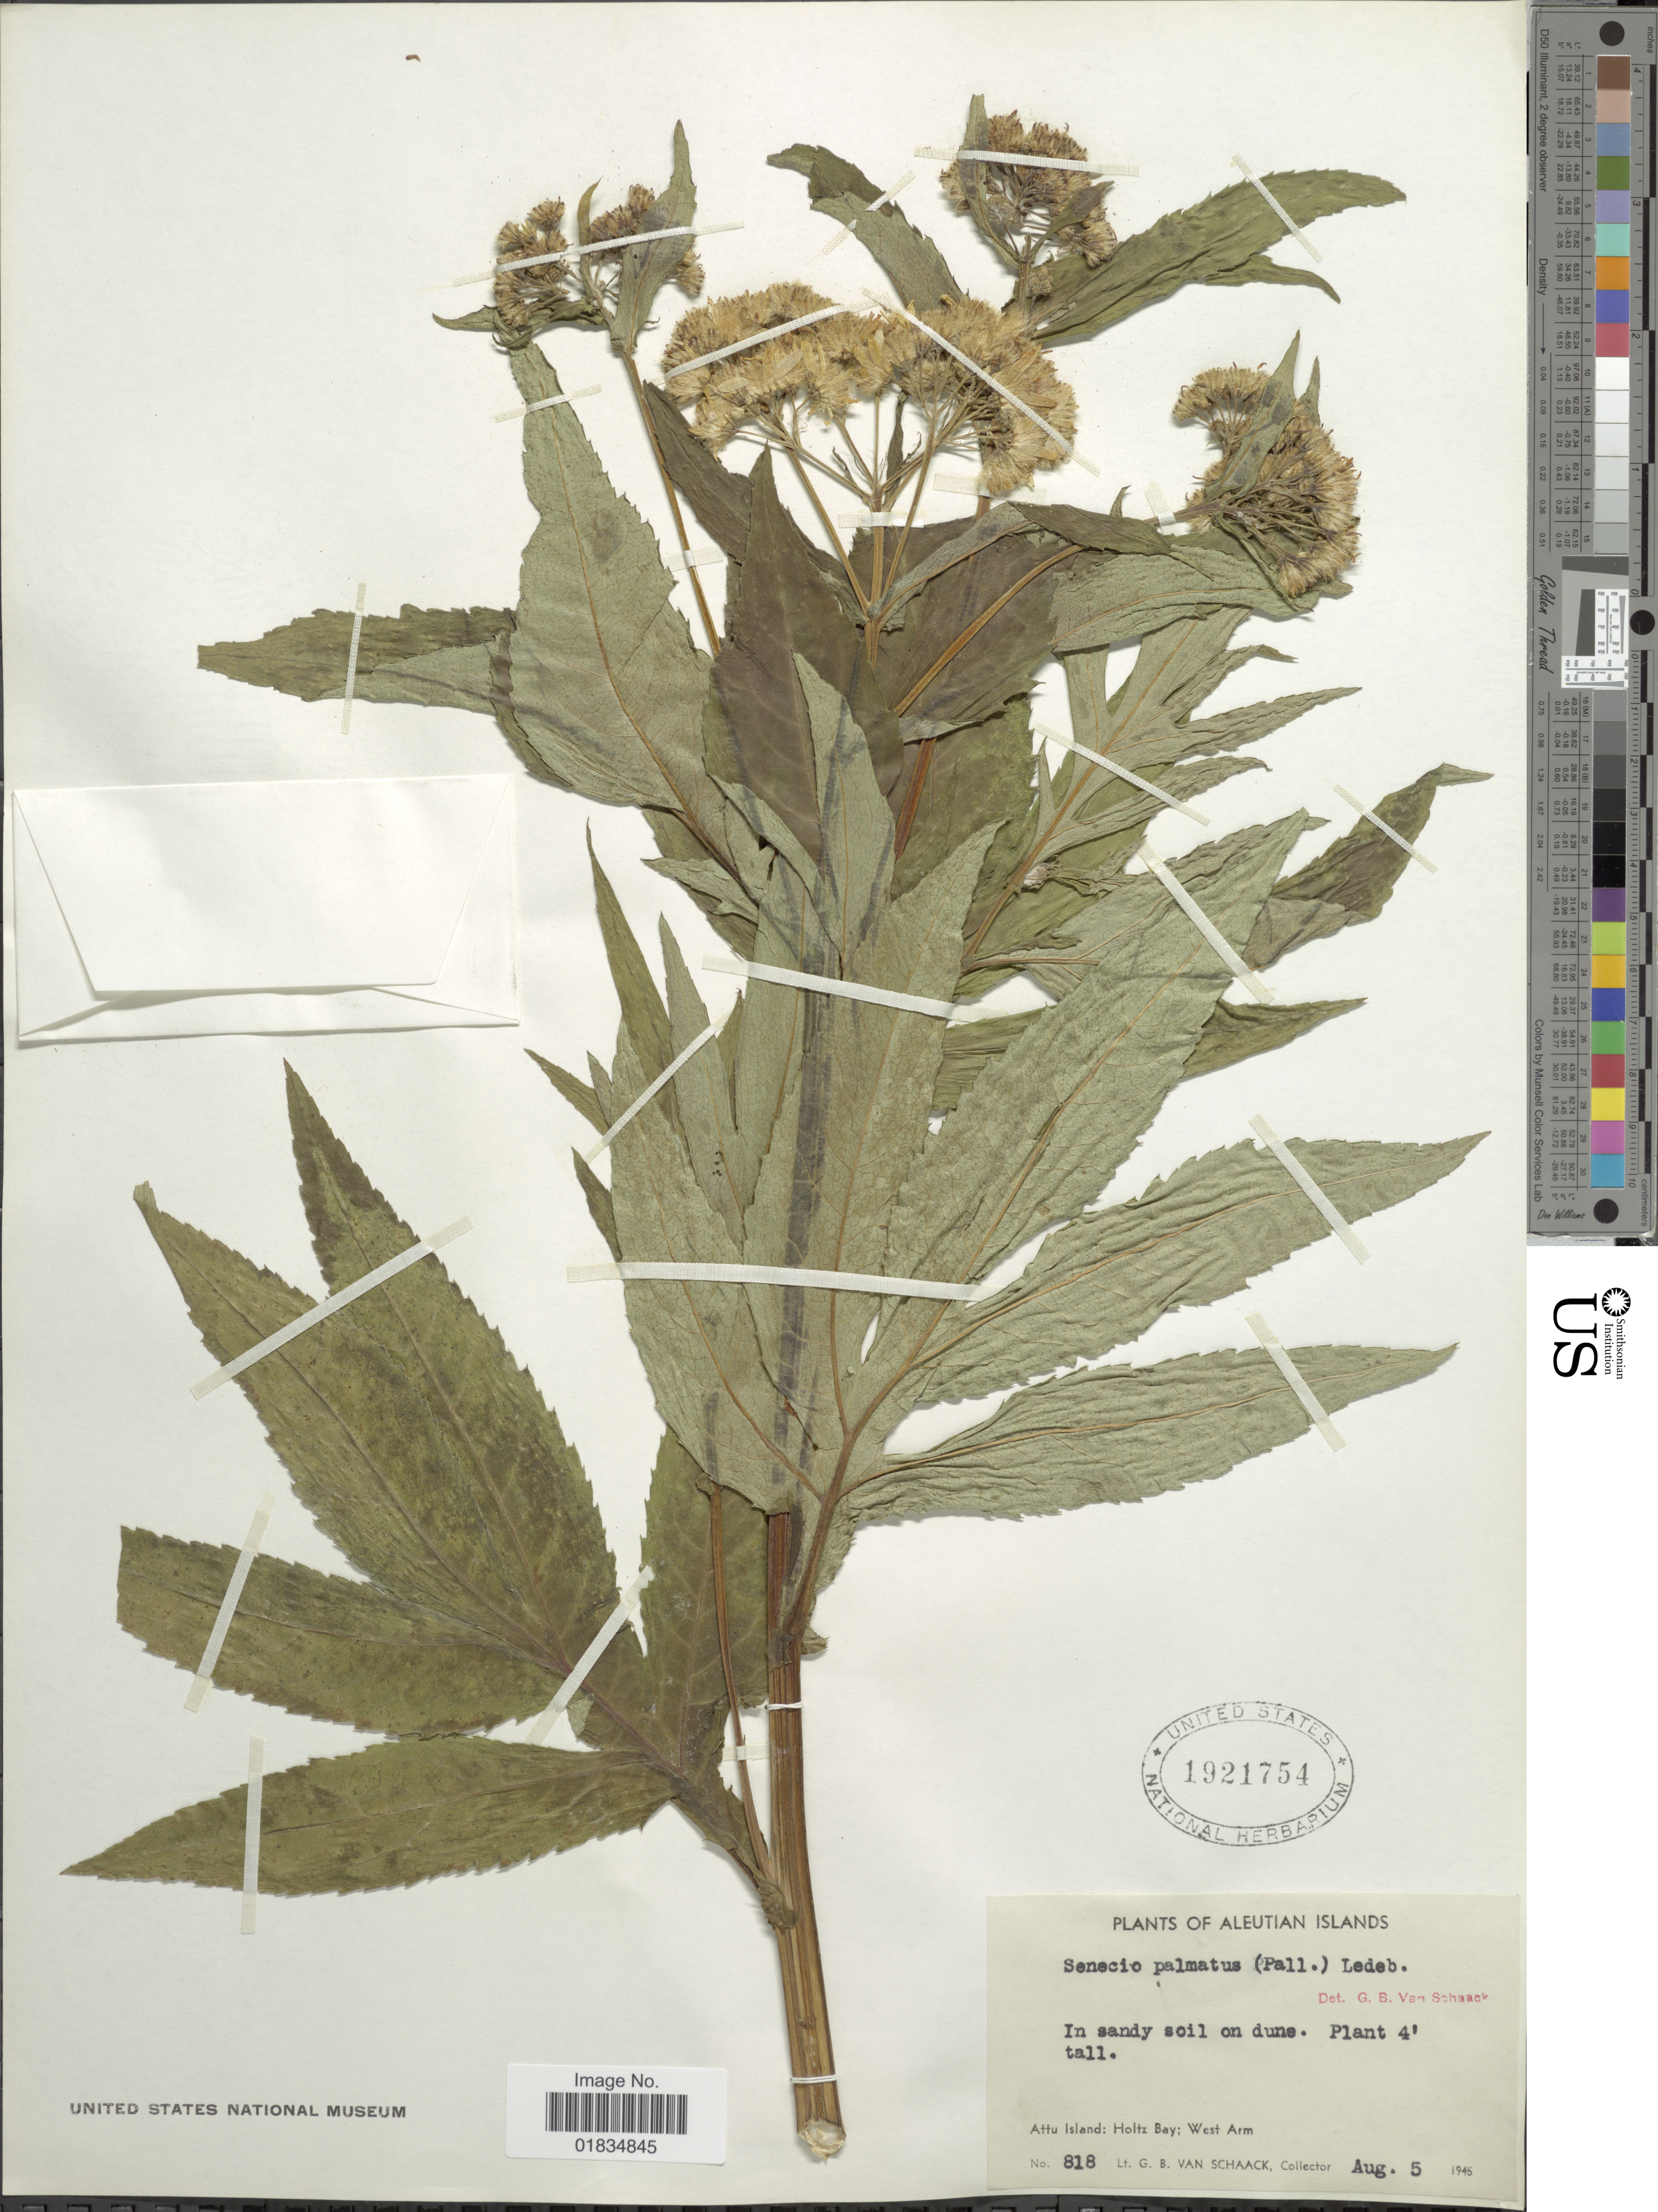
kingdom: Plantae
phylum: Tracheophyta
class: Magnoliopsida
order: Asterales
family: Asteraceae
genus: Jacobaea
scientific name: Jacobaea cannabifolia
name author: (Less.) E. Wiebe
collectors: G. Van Schaack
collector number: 818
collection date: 1945-08-05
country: United States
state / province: Alaska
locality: Aleutian Isladns. Attu Island: Holtz Bay; West Arm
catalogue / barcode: US 1921754